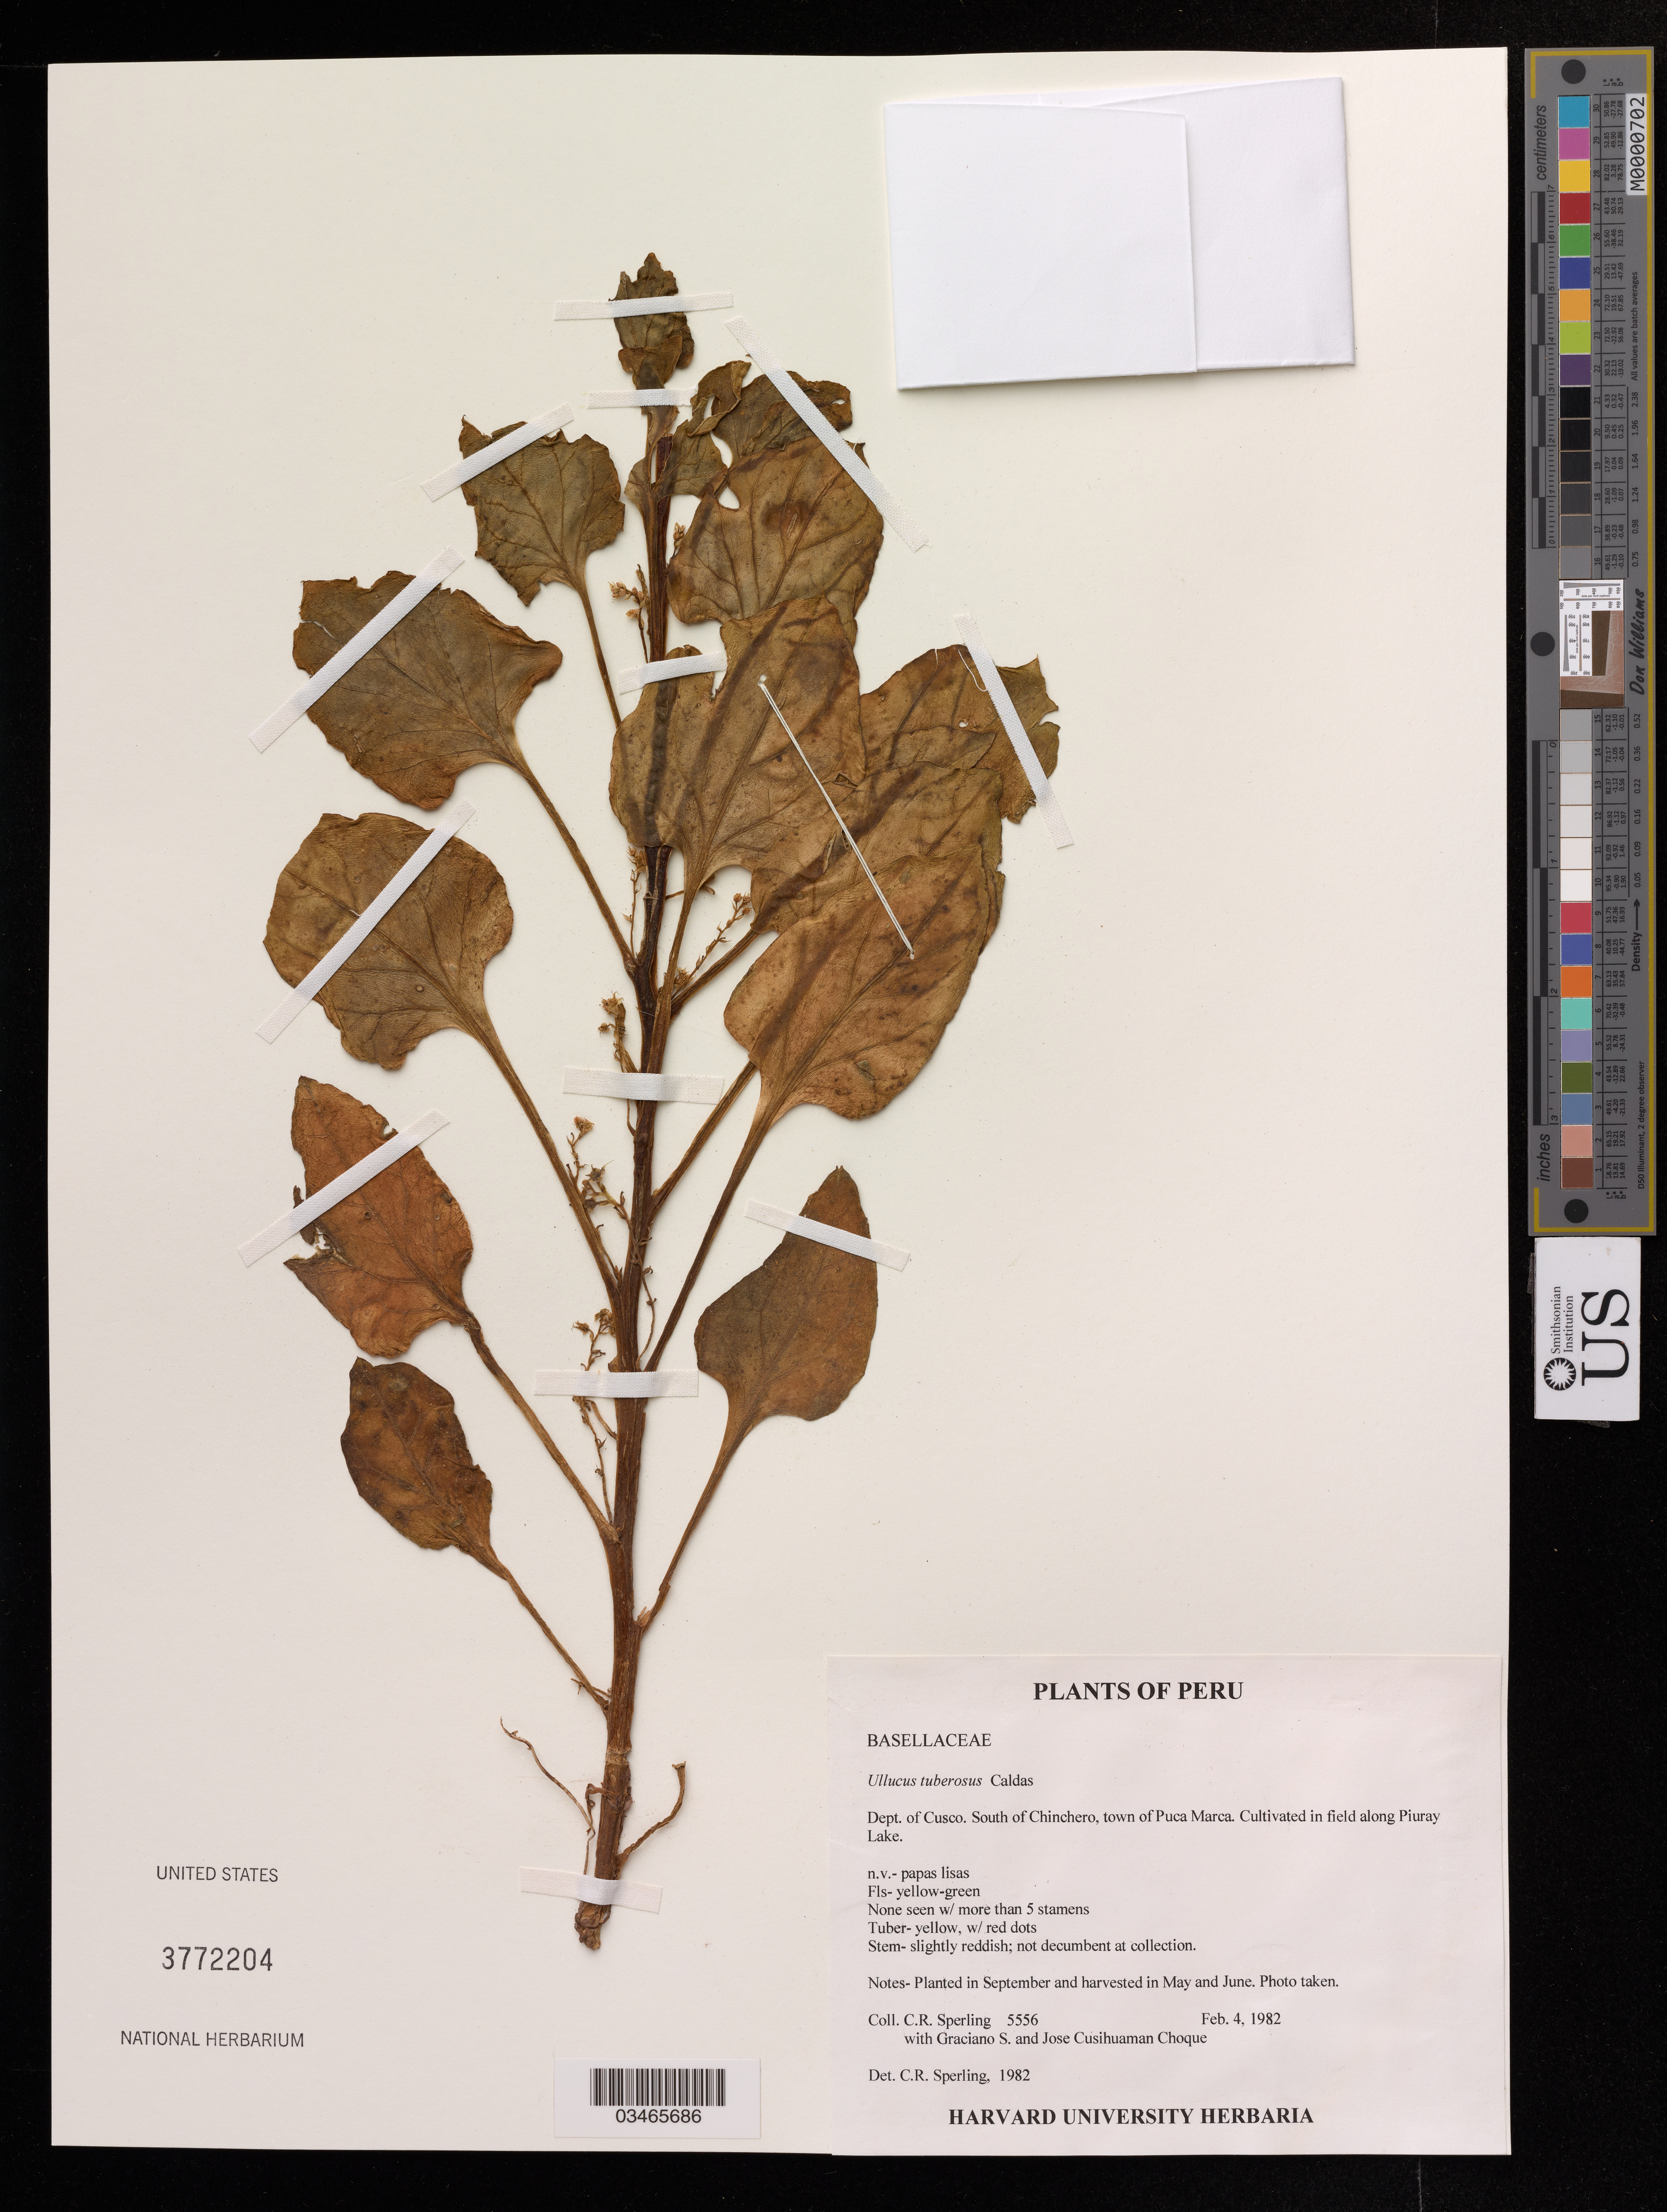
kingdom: Plantae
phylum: Tracheophyta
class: Magnoliopsida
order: Caryophyllales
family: Basellaceae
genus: Ullucus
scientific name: Ullucus tuberosus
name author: Caldas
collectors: C. R. Sperling, S. Graciano & J. Cusihuaman Choque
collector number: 5556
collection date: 1982-02-04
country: Peru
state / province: Cusco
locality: South of Chinchero, town of Puca Marca.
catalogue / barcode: US 3773304